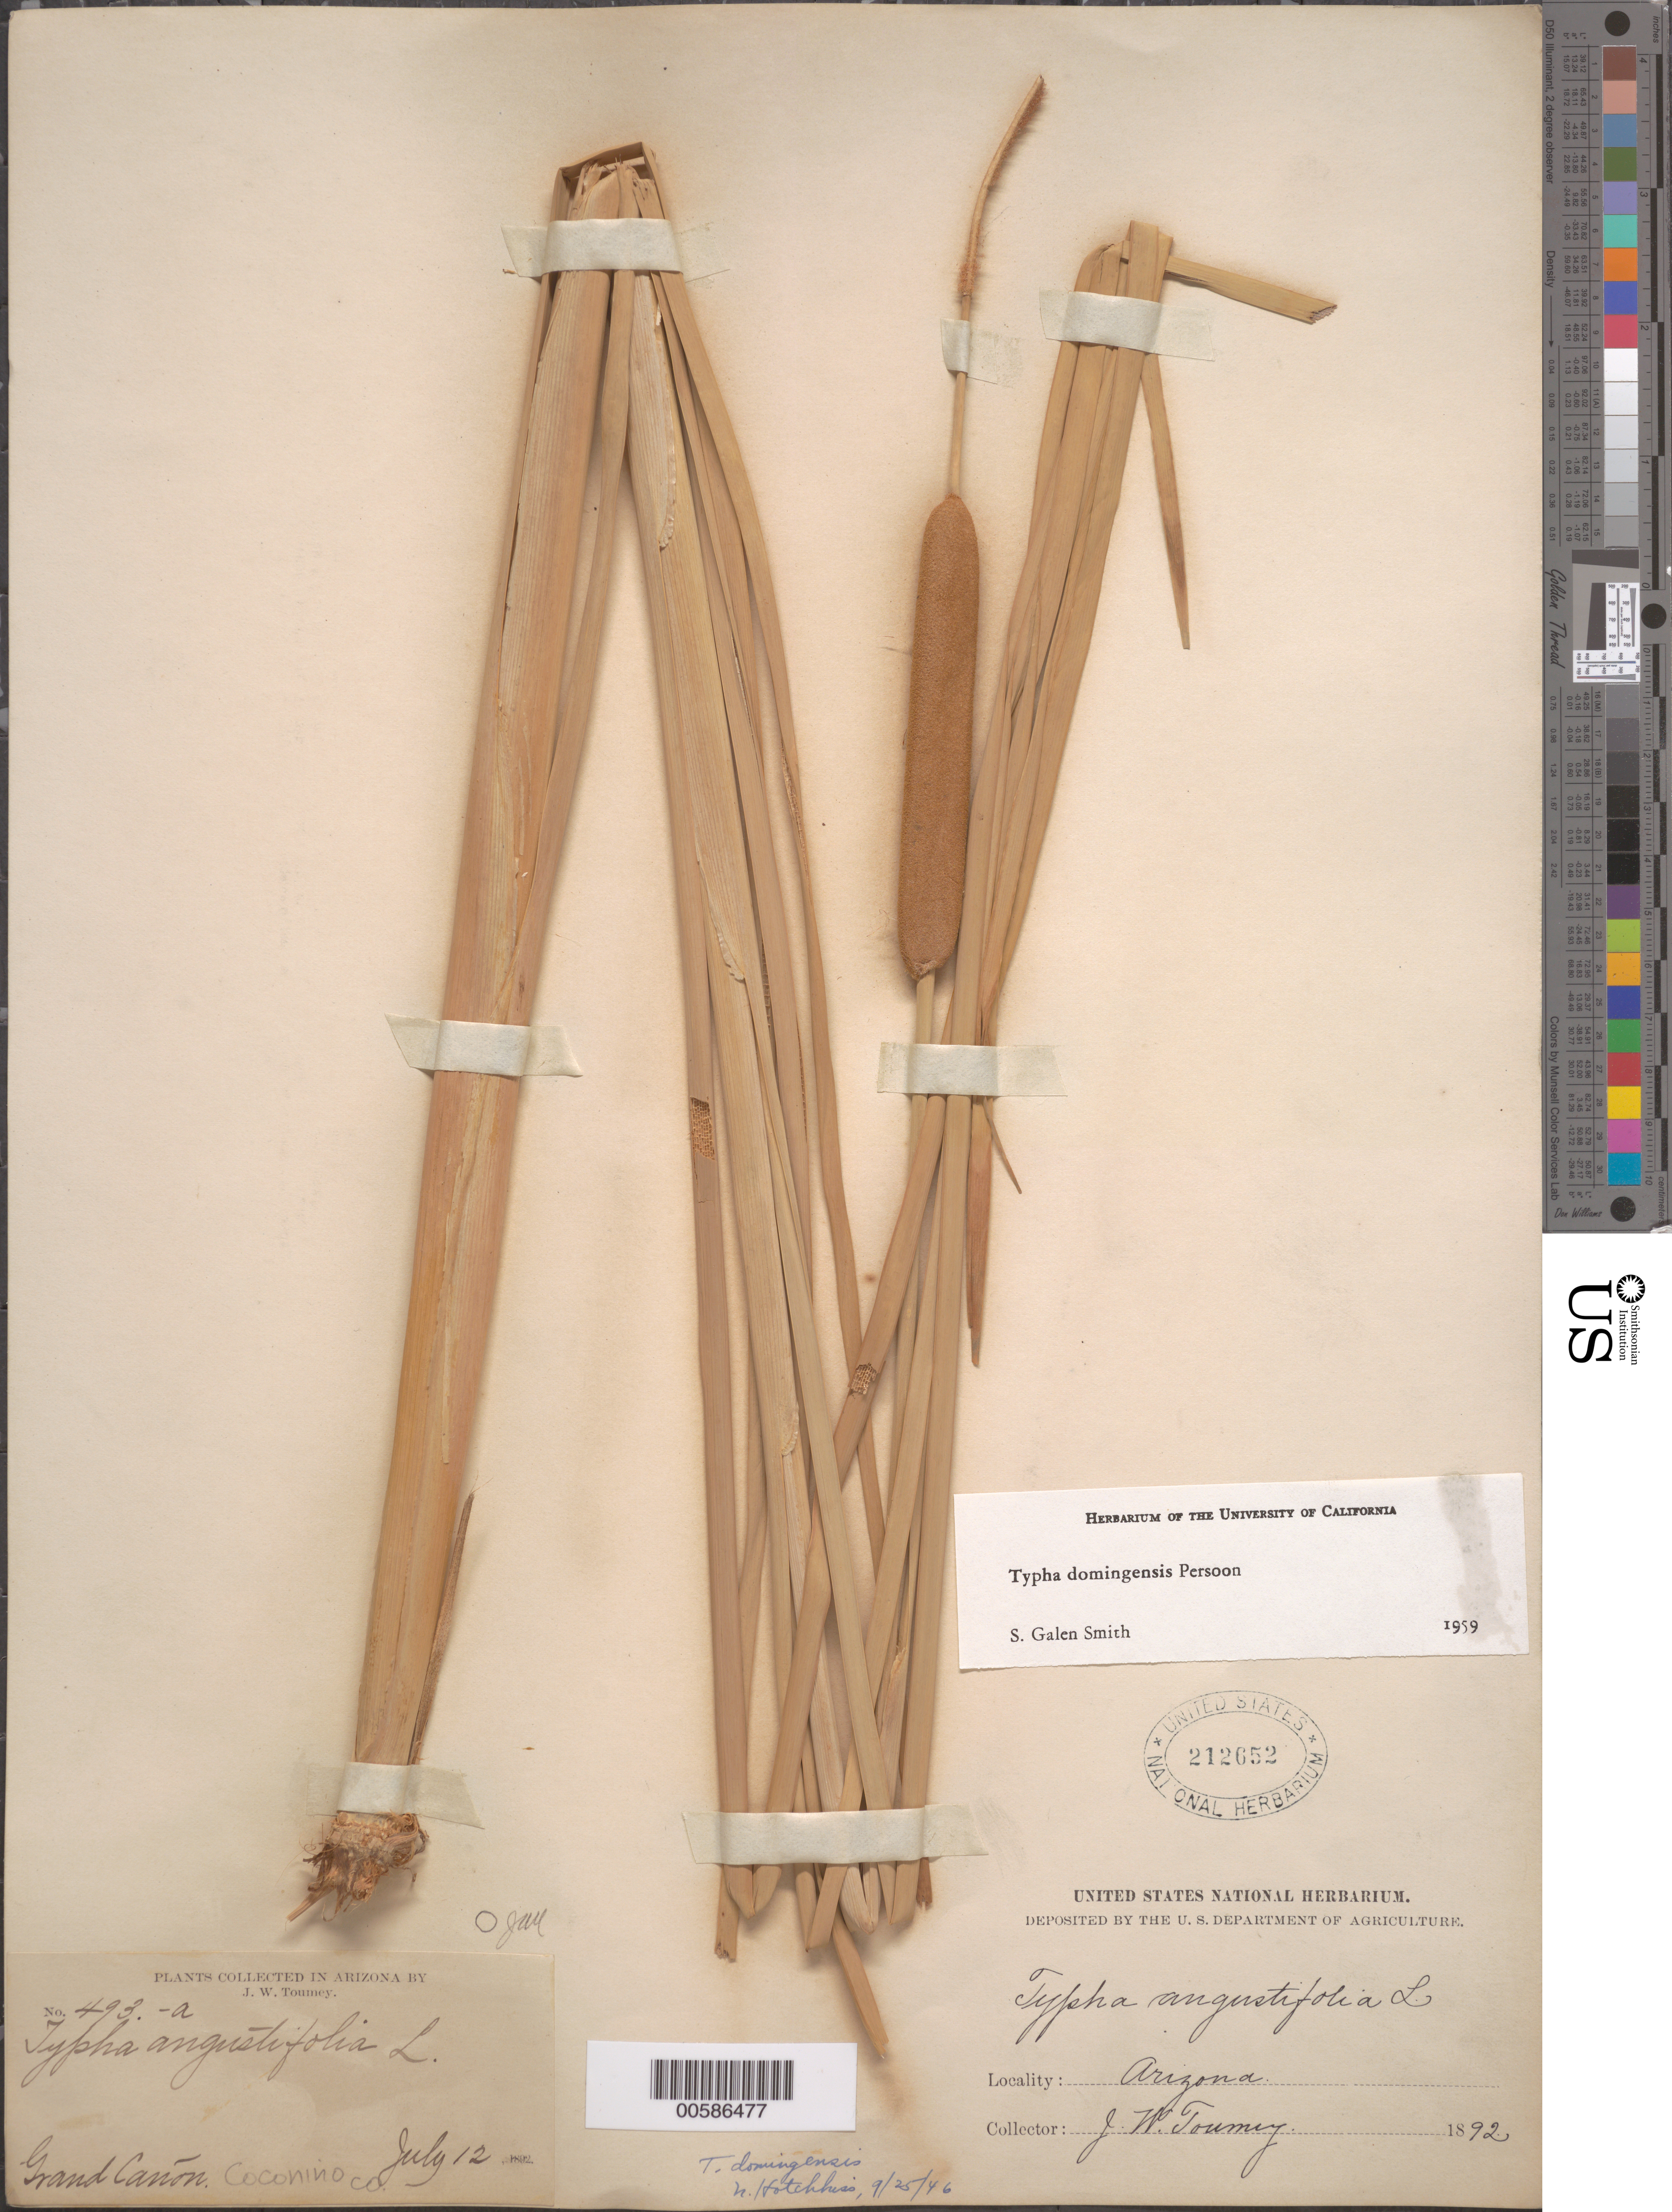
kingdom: Plantae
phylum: Tracheophyta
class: Liliopsida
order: Poales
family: Typhaceae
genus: Typha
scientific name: Typha domingensis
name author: Pers.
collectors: J. W. Toumey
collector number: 493a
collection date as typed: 12 Jul 1892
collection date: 1892-07-12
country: United States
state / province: Arizona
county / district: Coconino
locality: Grand Canyon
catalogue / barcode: US 212652